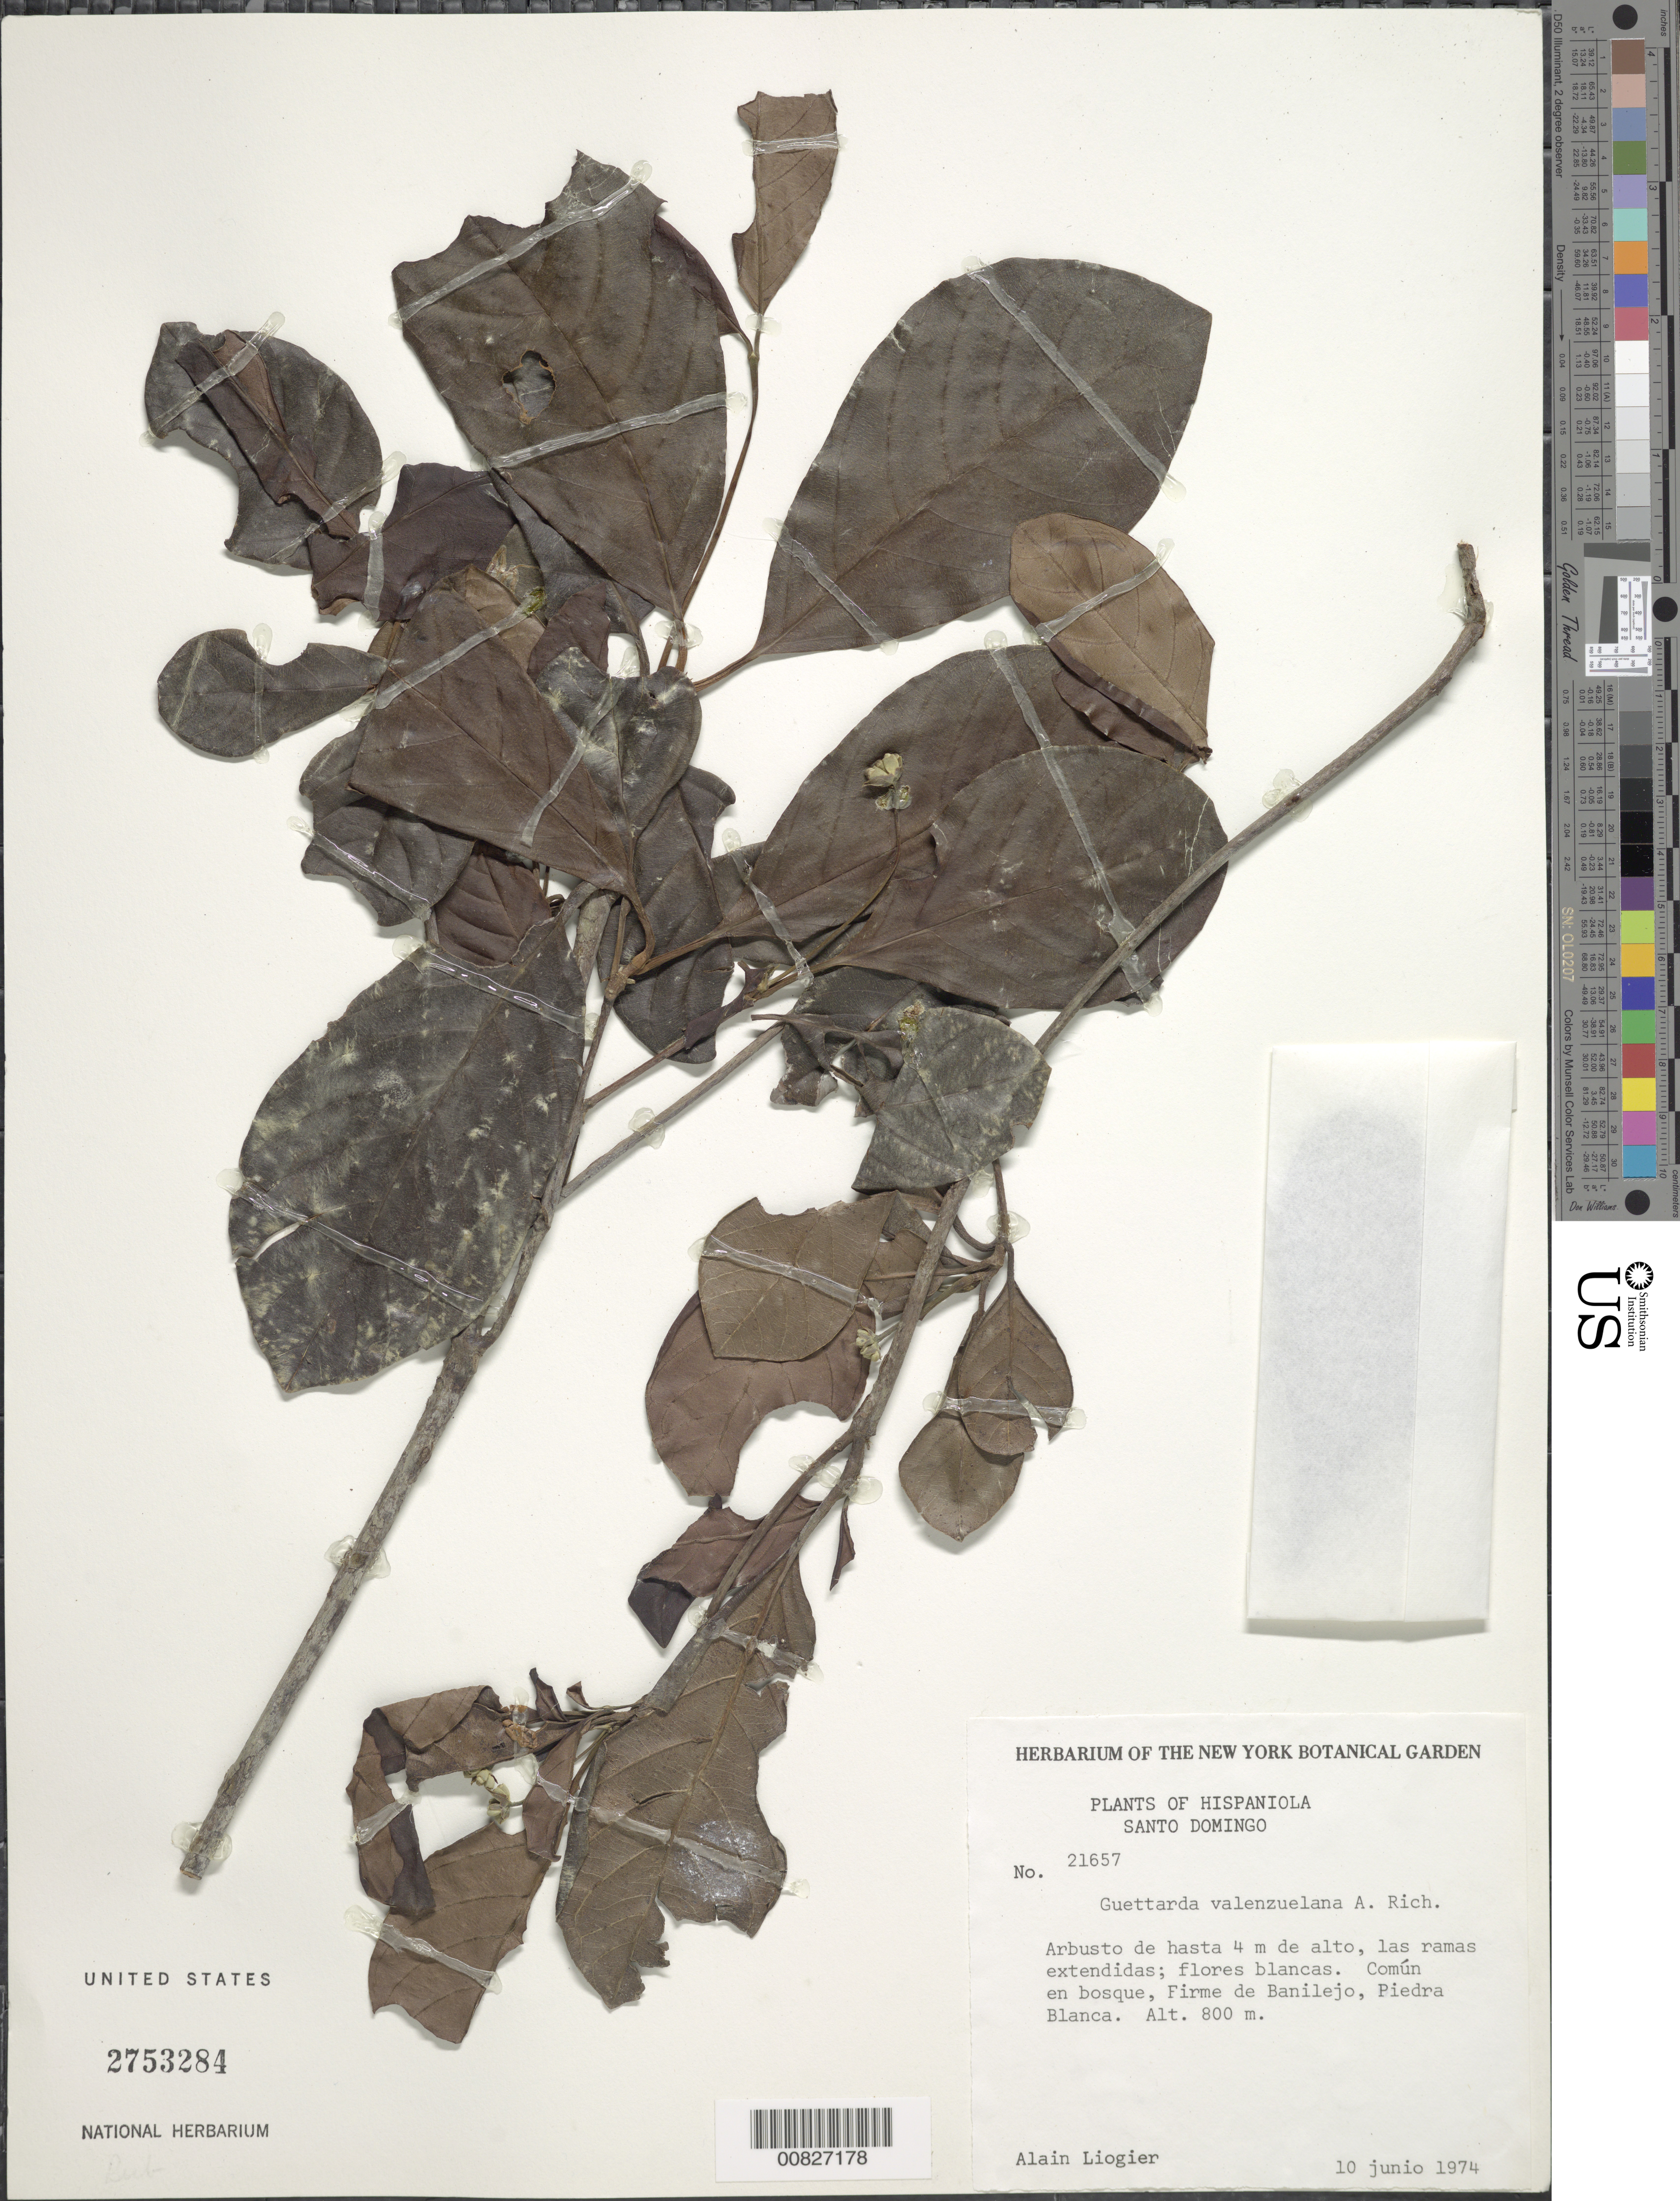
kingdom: Plantae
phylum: Tracheophyta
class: Magnoliopsida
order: Gentianales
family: Rubiaceae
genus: Guettarda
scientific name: Guettarda valenzuelana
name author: A. Rich.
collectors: A. H. Liogier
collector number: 21657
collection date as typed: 10 Jun 1974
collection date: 1974-06-10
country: Dominican Republic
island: Hispaniola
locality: Firme de Banilejo, Piedra Blanca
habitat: En bosque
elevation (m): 800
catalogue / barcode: US 2753284